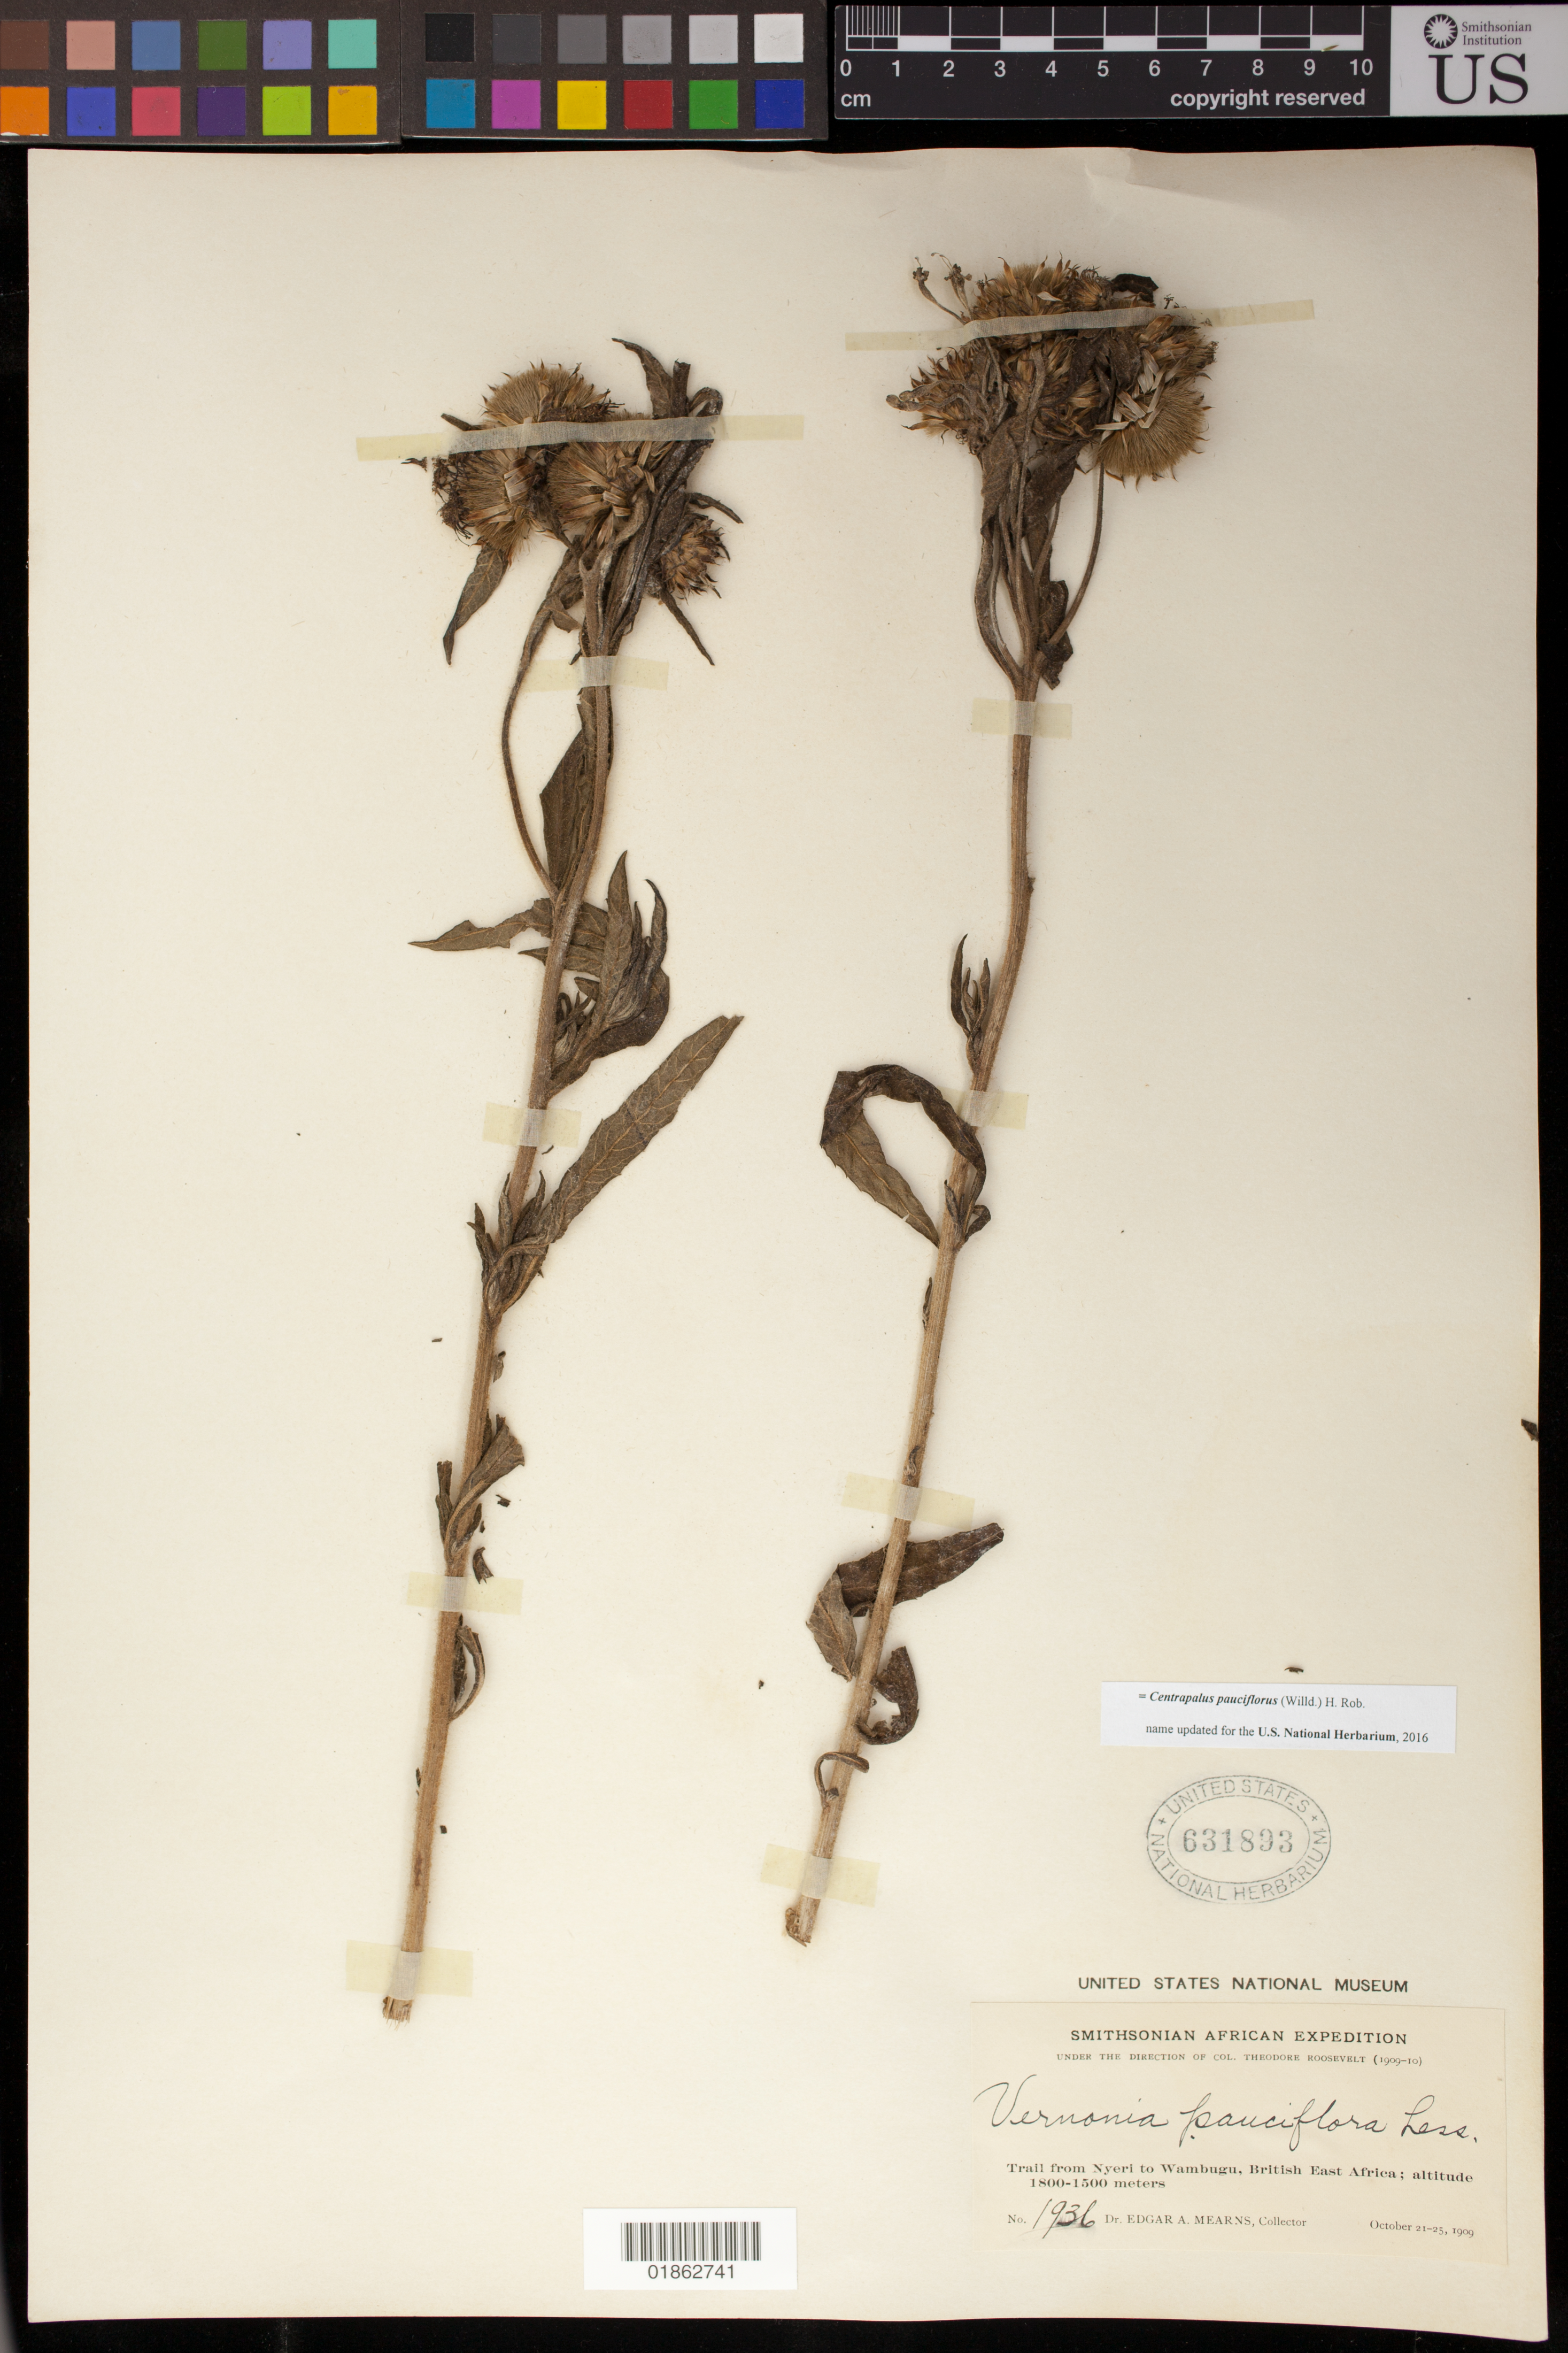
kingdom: Plantae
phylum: Tracheophyta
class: Magnoliopsida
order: Asterales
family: Asteraceae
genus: Centrapalus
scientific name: Centrapalus pauciflorus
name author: (Willd.) H. Rob.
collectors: E. A. Mearns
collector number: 1936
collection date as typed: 21 Oct 1909 to 25 Oct 1909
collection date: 1909-10-21/1909-10-25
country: Kenya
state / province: Nyeri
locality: Trail from Nyeri to Wambugu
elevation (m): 1800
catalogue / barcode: US 631893